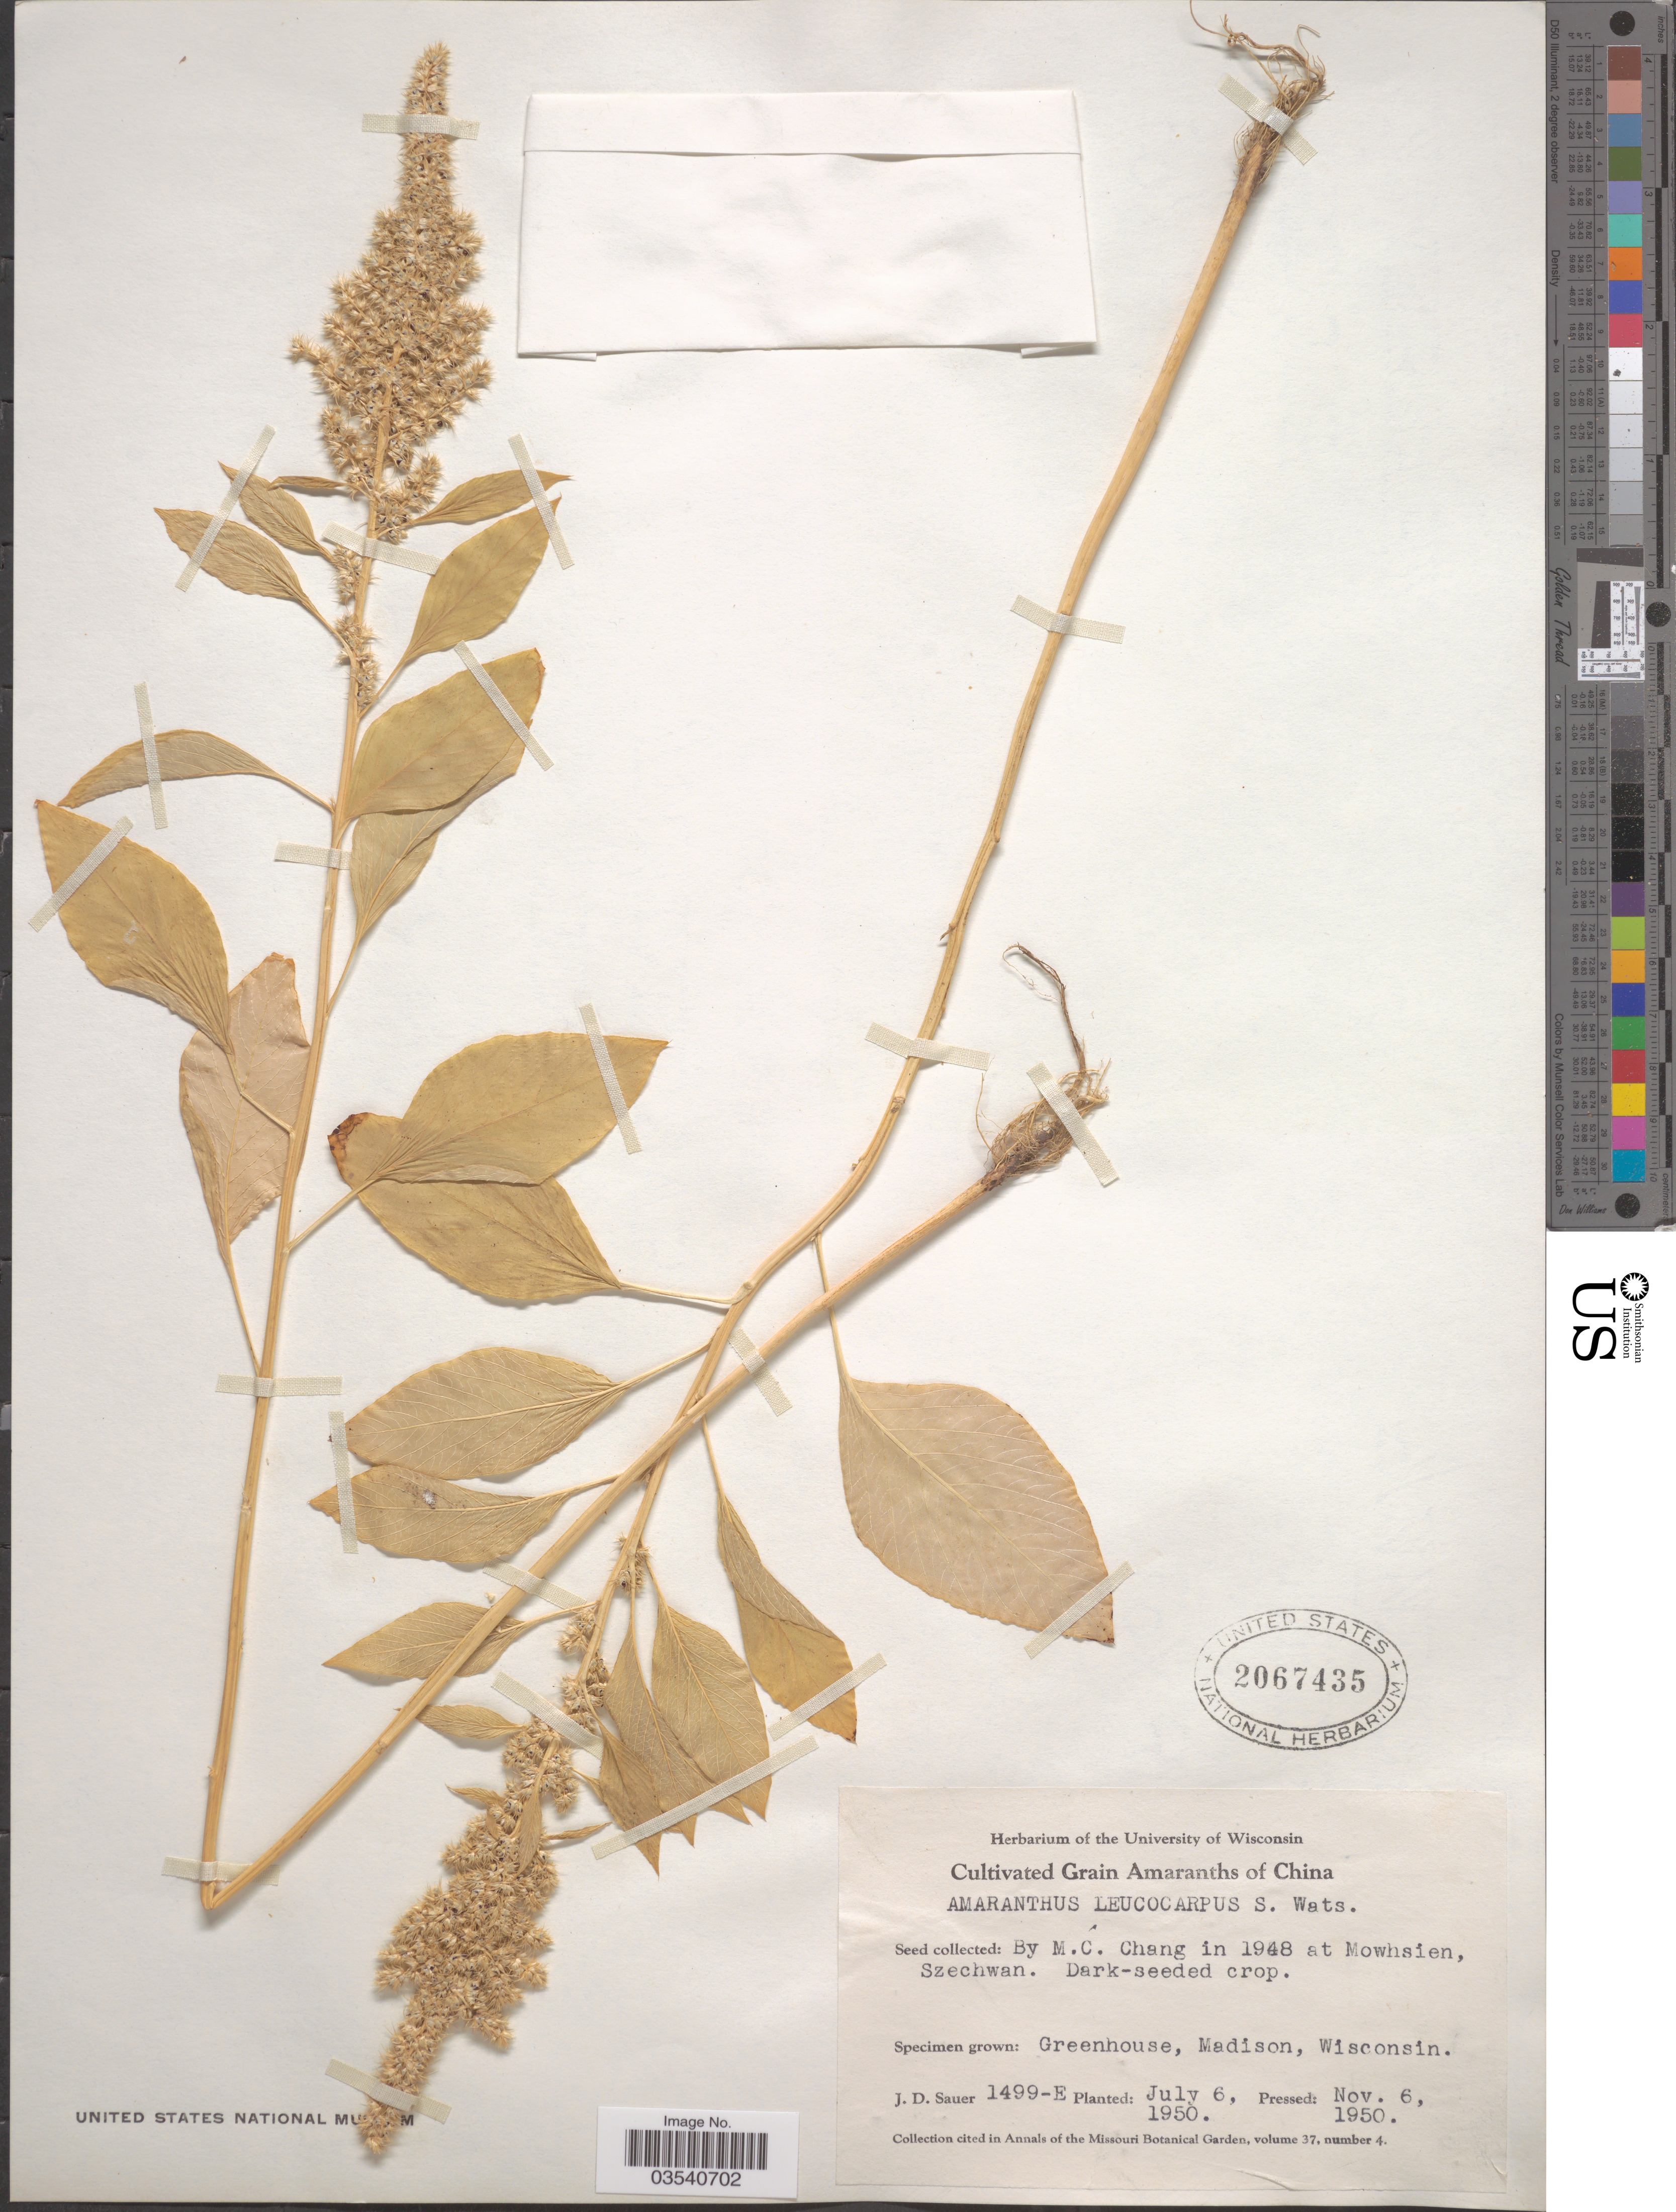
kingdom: Plantae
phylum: Tracheophyta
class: Magnoliopsida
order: Caryophyllales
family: Amaranthaceae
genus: Amaranthus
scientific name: Amaranthus leucocarpus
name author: S. Watson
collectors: J. D. Sauer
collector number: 1499-E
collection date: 1950-07-06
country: United States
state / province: Wisconsin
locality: Greenhouse, Madison.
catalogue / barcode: US 2067435